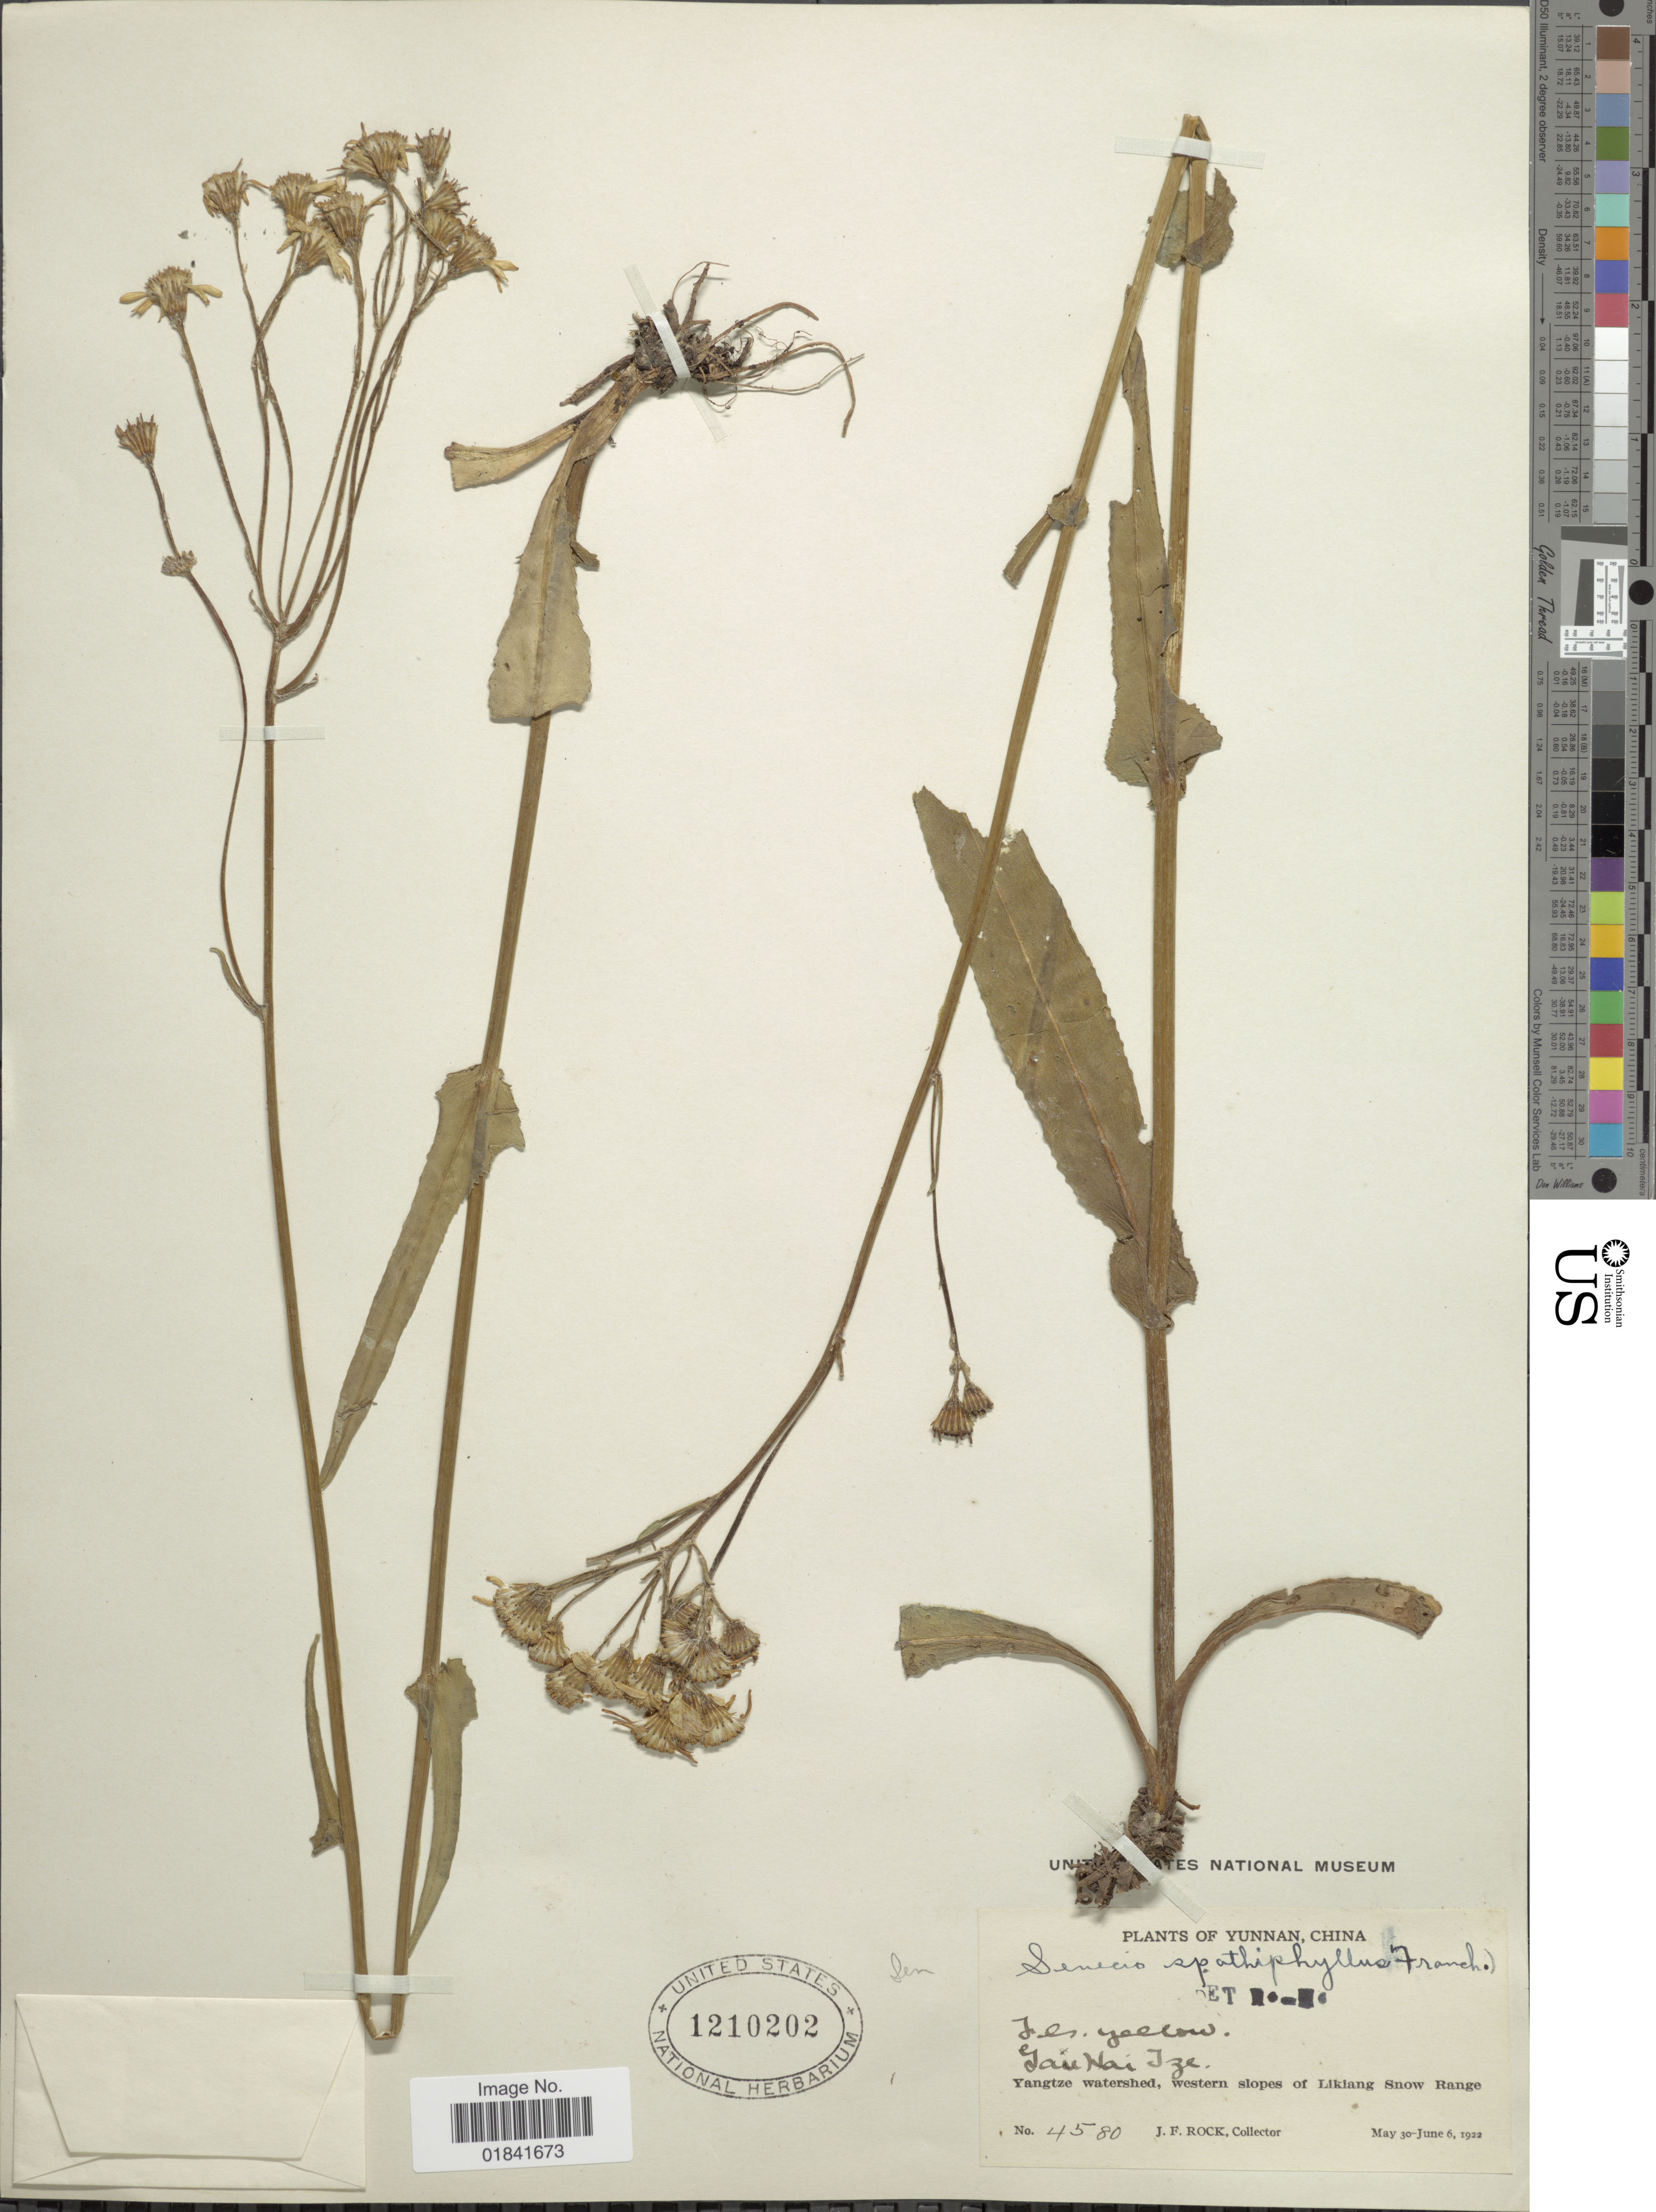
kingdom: Plantae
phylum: Tracheophyta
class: Magnoliopsida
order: Asterales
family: Asteraceae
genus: Senecio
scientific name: Senecio spathiphyllus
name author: Franch.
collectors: J. F. Rock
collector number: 4580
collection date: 1922-05-30/1922-06-06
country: China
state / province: Yunnan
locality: Gan Hai Tze, Yangtze watershed, western slopes of Likiang Snow Range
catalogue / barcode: US 1210202